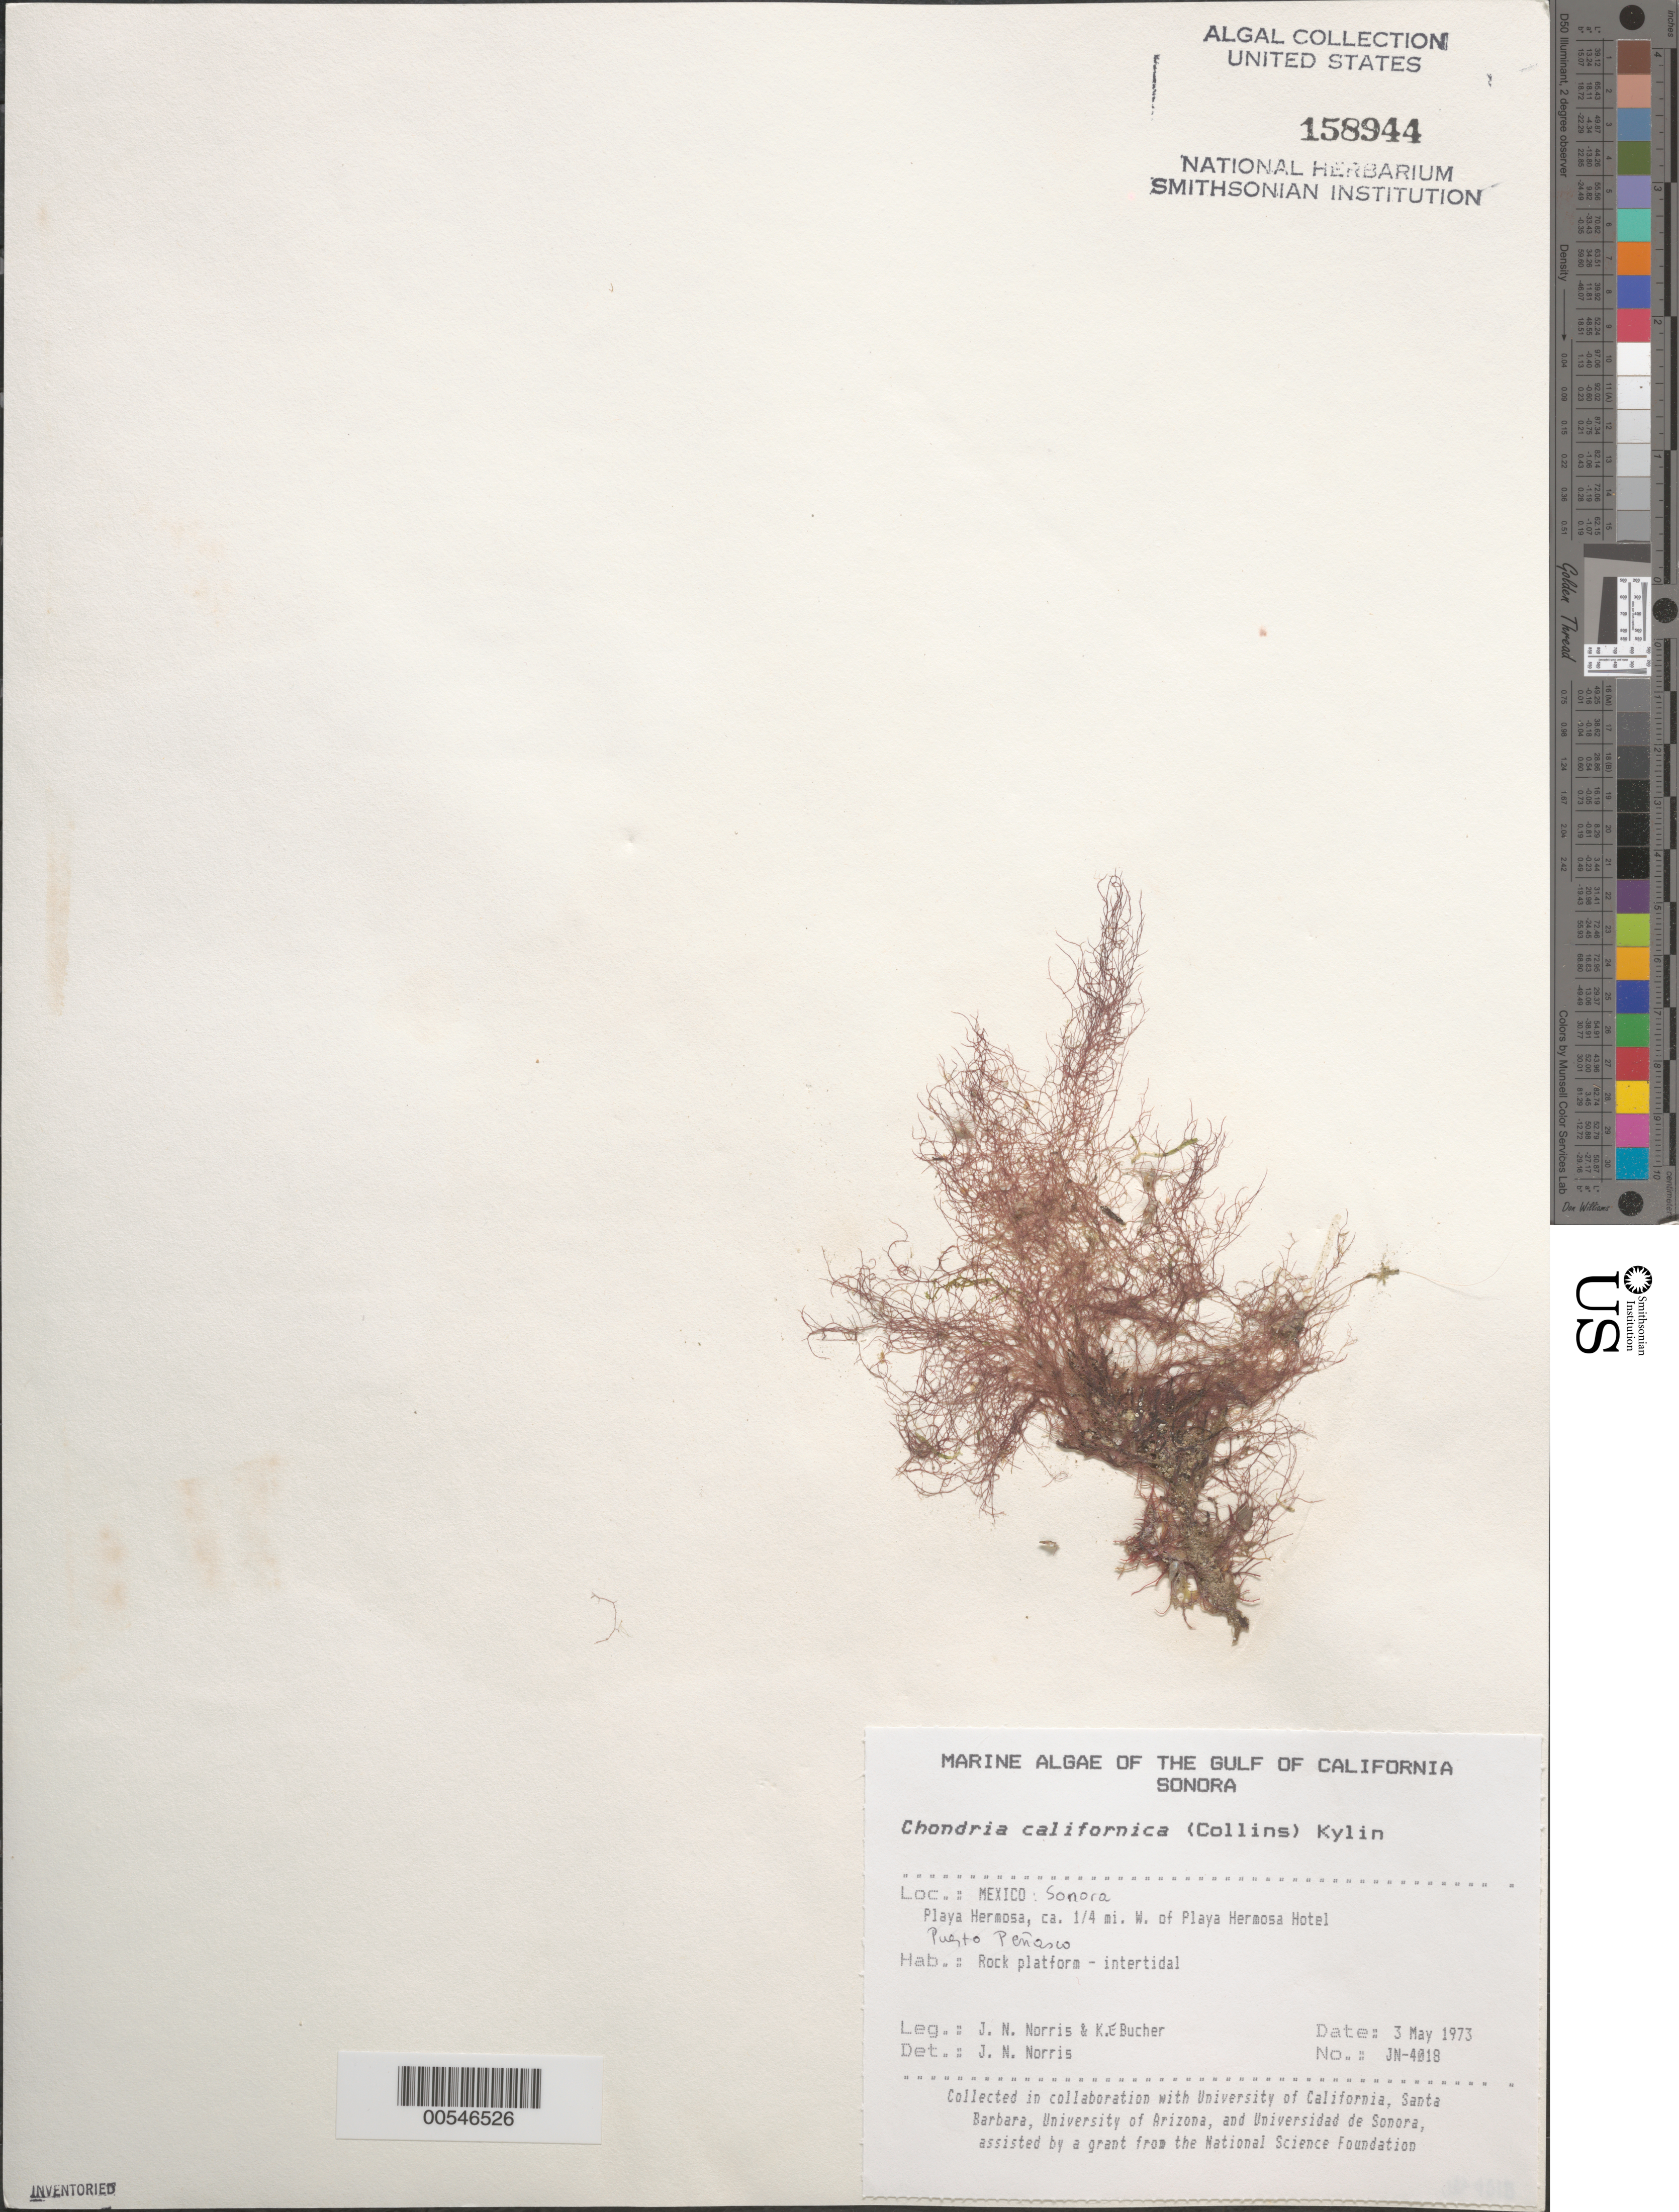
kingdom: Plantae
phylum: Rhodophyta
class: Florideophyceae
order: Ceramiales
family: Rhodomelaceae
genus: Chondria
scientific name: Chondria acrorhizophora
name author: Setch. & N.L. Gardner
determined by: Algae name updating Project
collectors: J. N. Norris & K. E. Bucher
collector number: JN-4018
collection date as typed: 03 May 1973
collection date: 1973-05-03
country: Mexico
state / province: Sonora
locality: Playa Hermosa, Puerto Penasco, ca. 0.25 mile west of Playa Hermosa Hotel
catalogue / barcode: US 158944